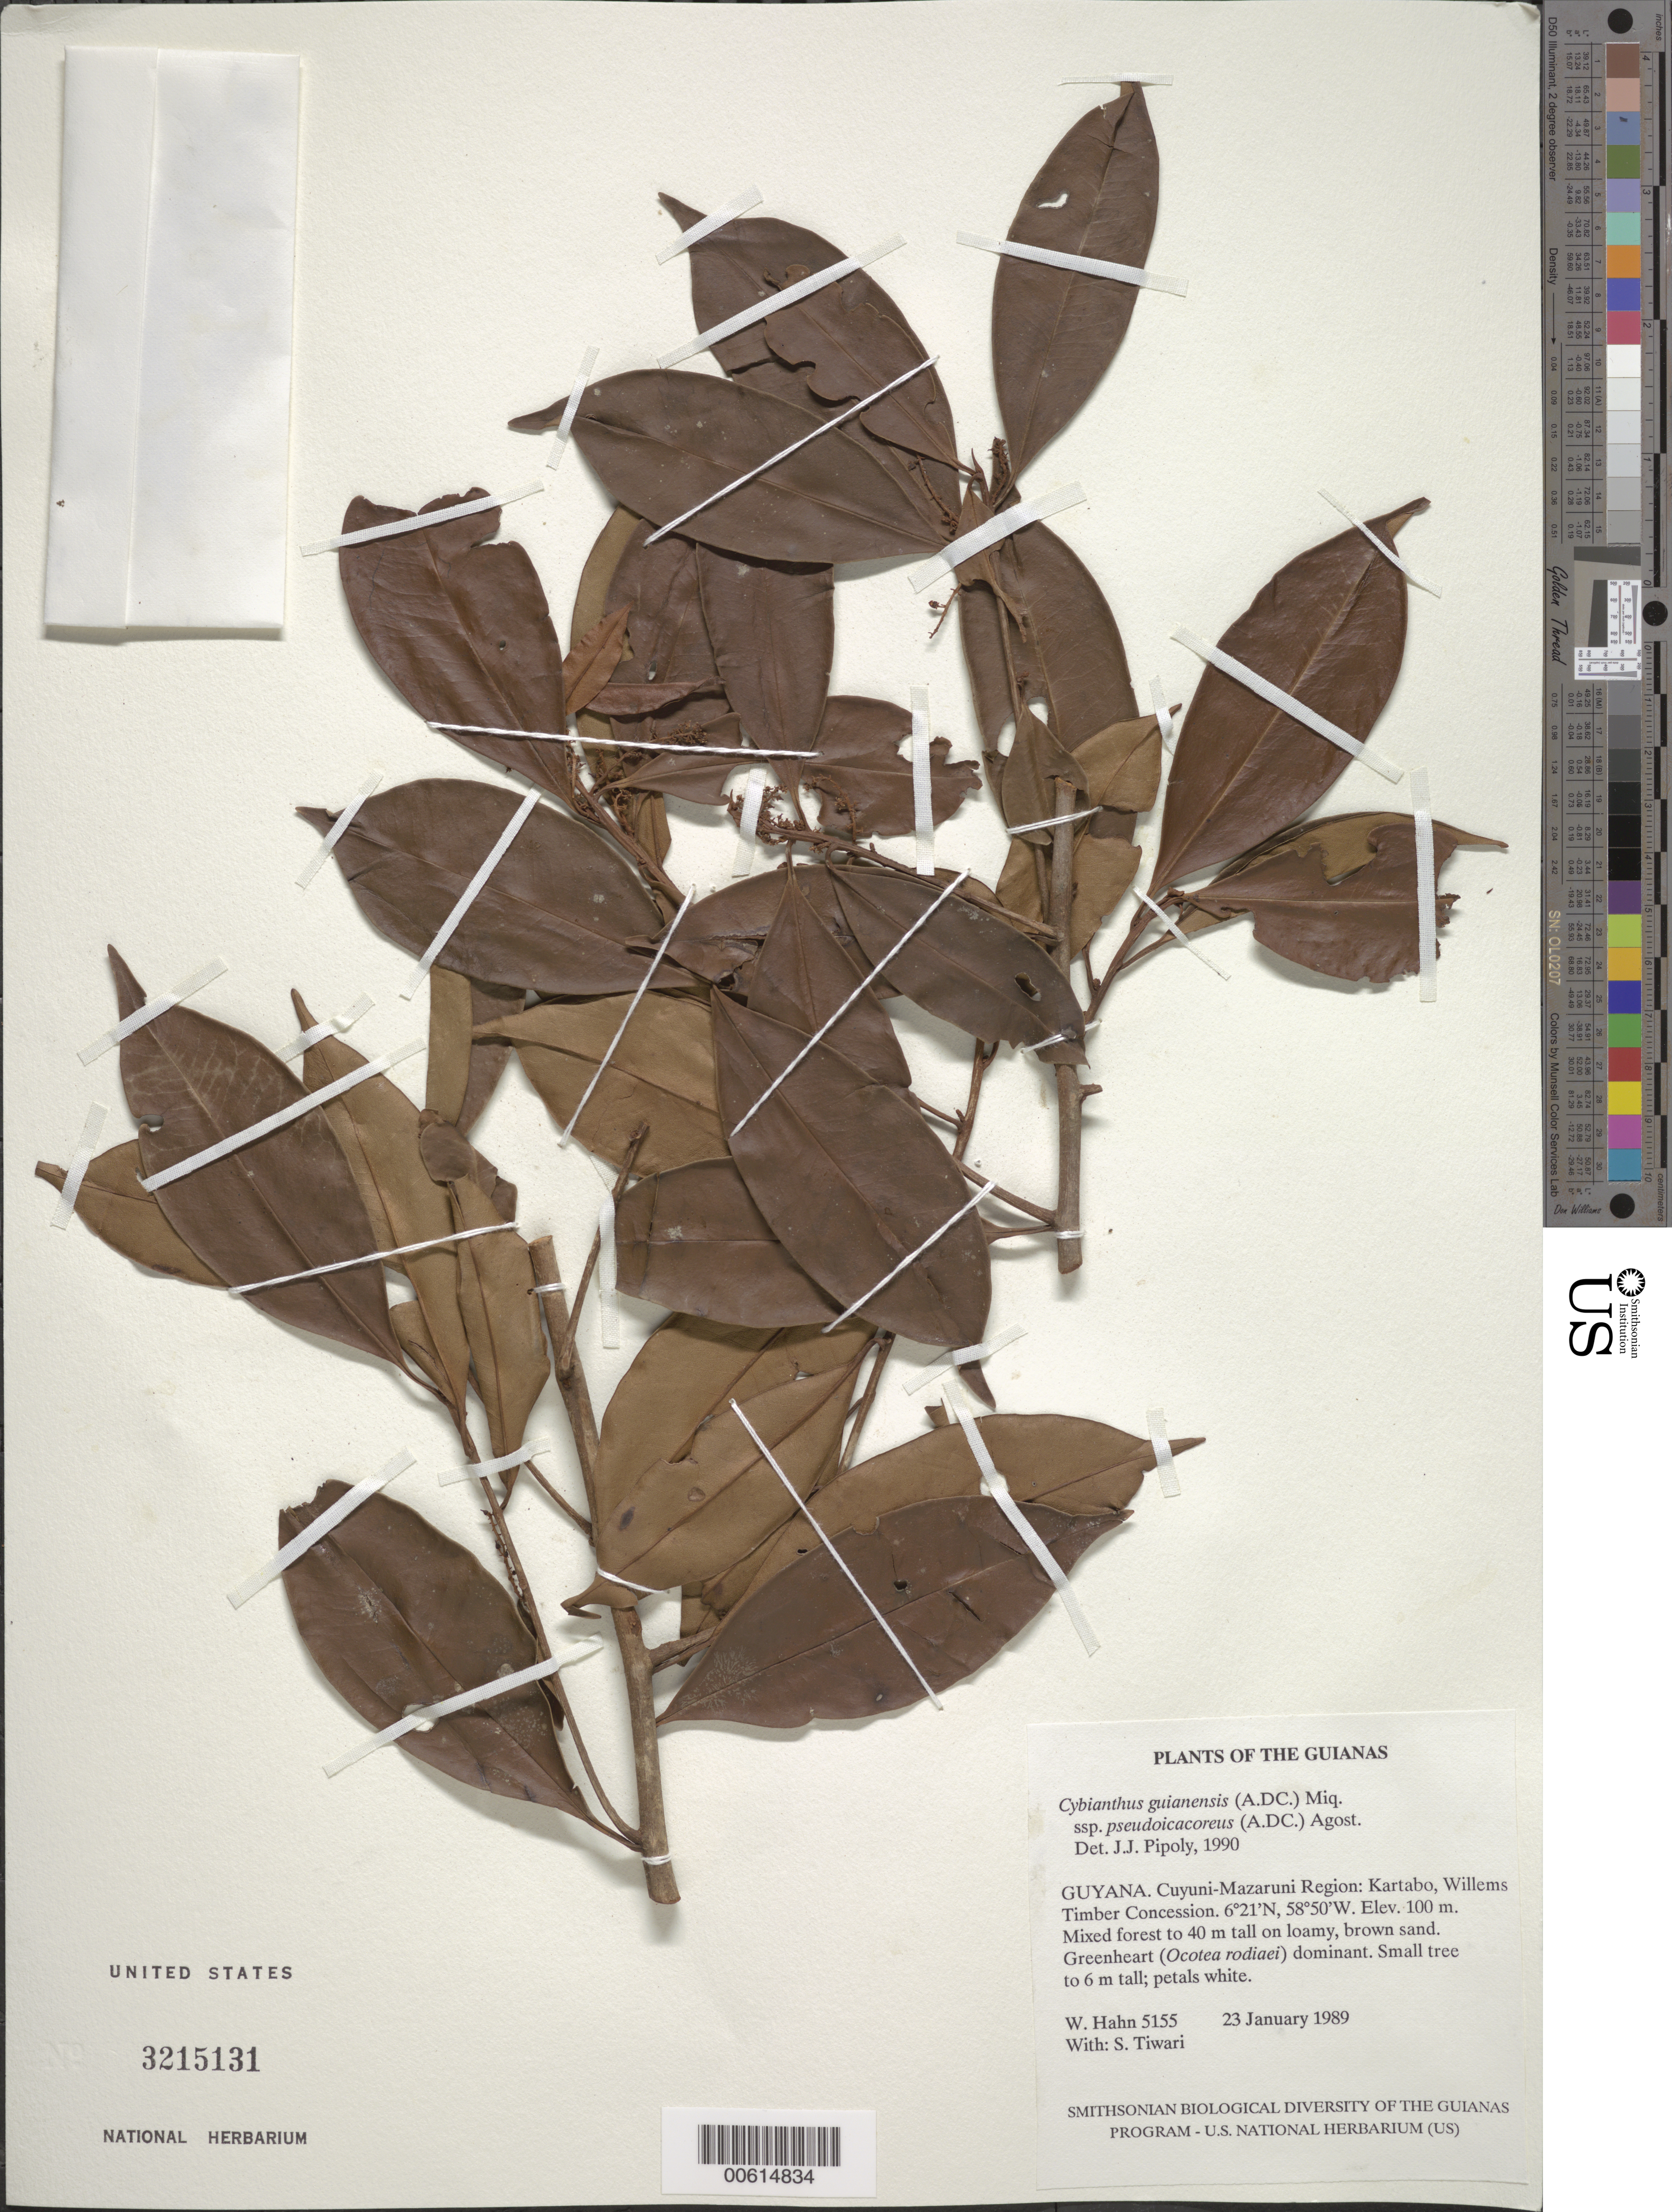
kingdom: Plantae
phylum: Tracheophyta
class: Magnoliopsida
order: Ericales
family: Primulaceae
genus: Cybianthus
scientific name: Cybianthus guyanensis subsp. pseudoicacoreus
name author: (Miq.) Pipoly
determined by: Pipoly, J. J., III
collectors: W. Hahn & S. Tiwari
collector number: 5155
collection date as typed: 23 January 1989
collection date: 1989-01-23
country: Guyana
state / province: Cuyuni-Mazaruni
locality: Kartabo, Willems Timber concession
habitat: Mixed forest to 40 m tall on loamy, brown sand. Greenheart (Ocotea rodiaei) dominant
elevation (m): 100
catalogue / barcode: US 3215131